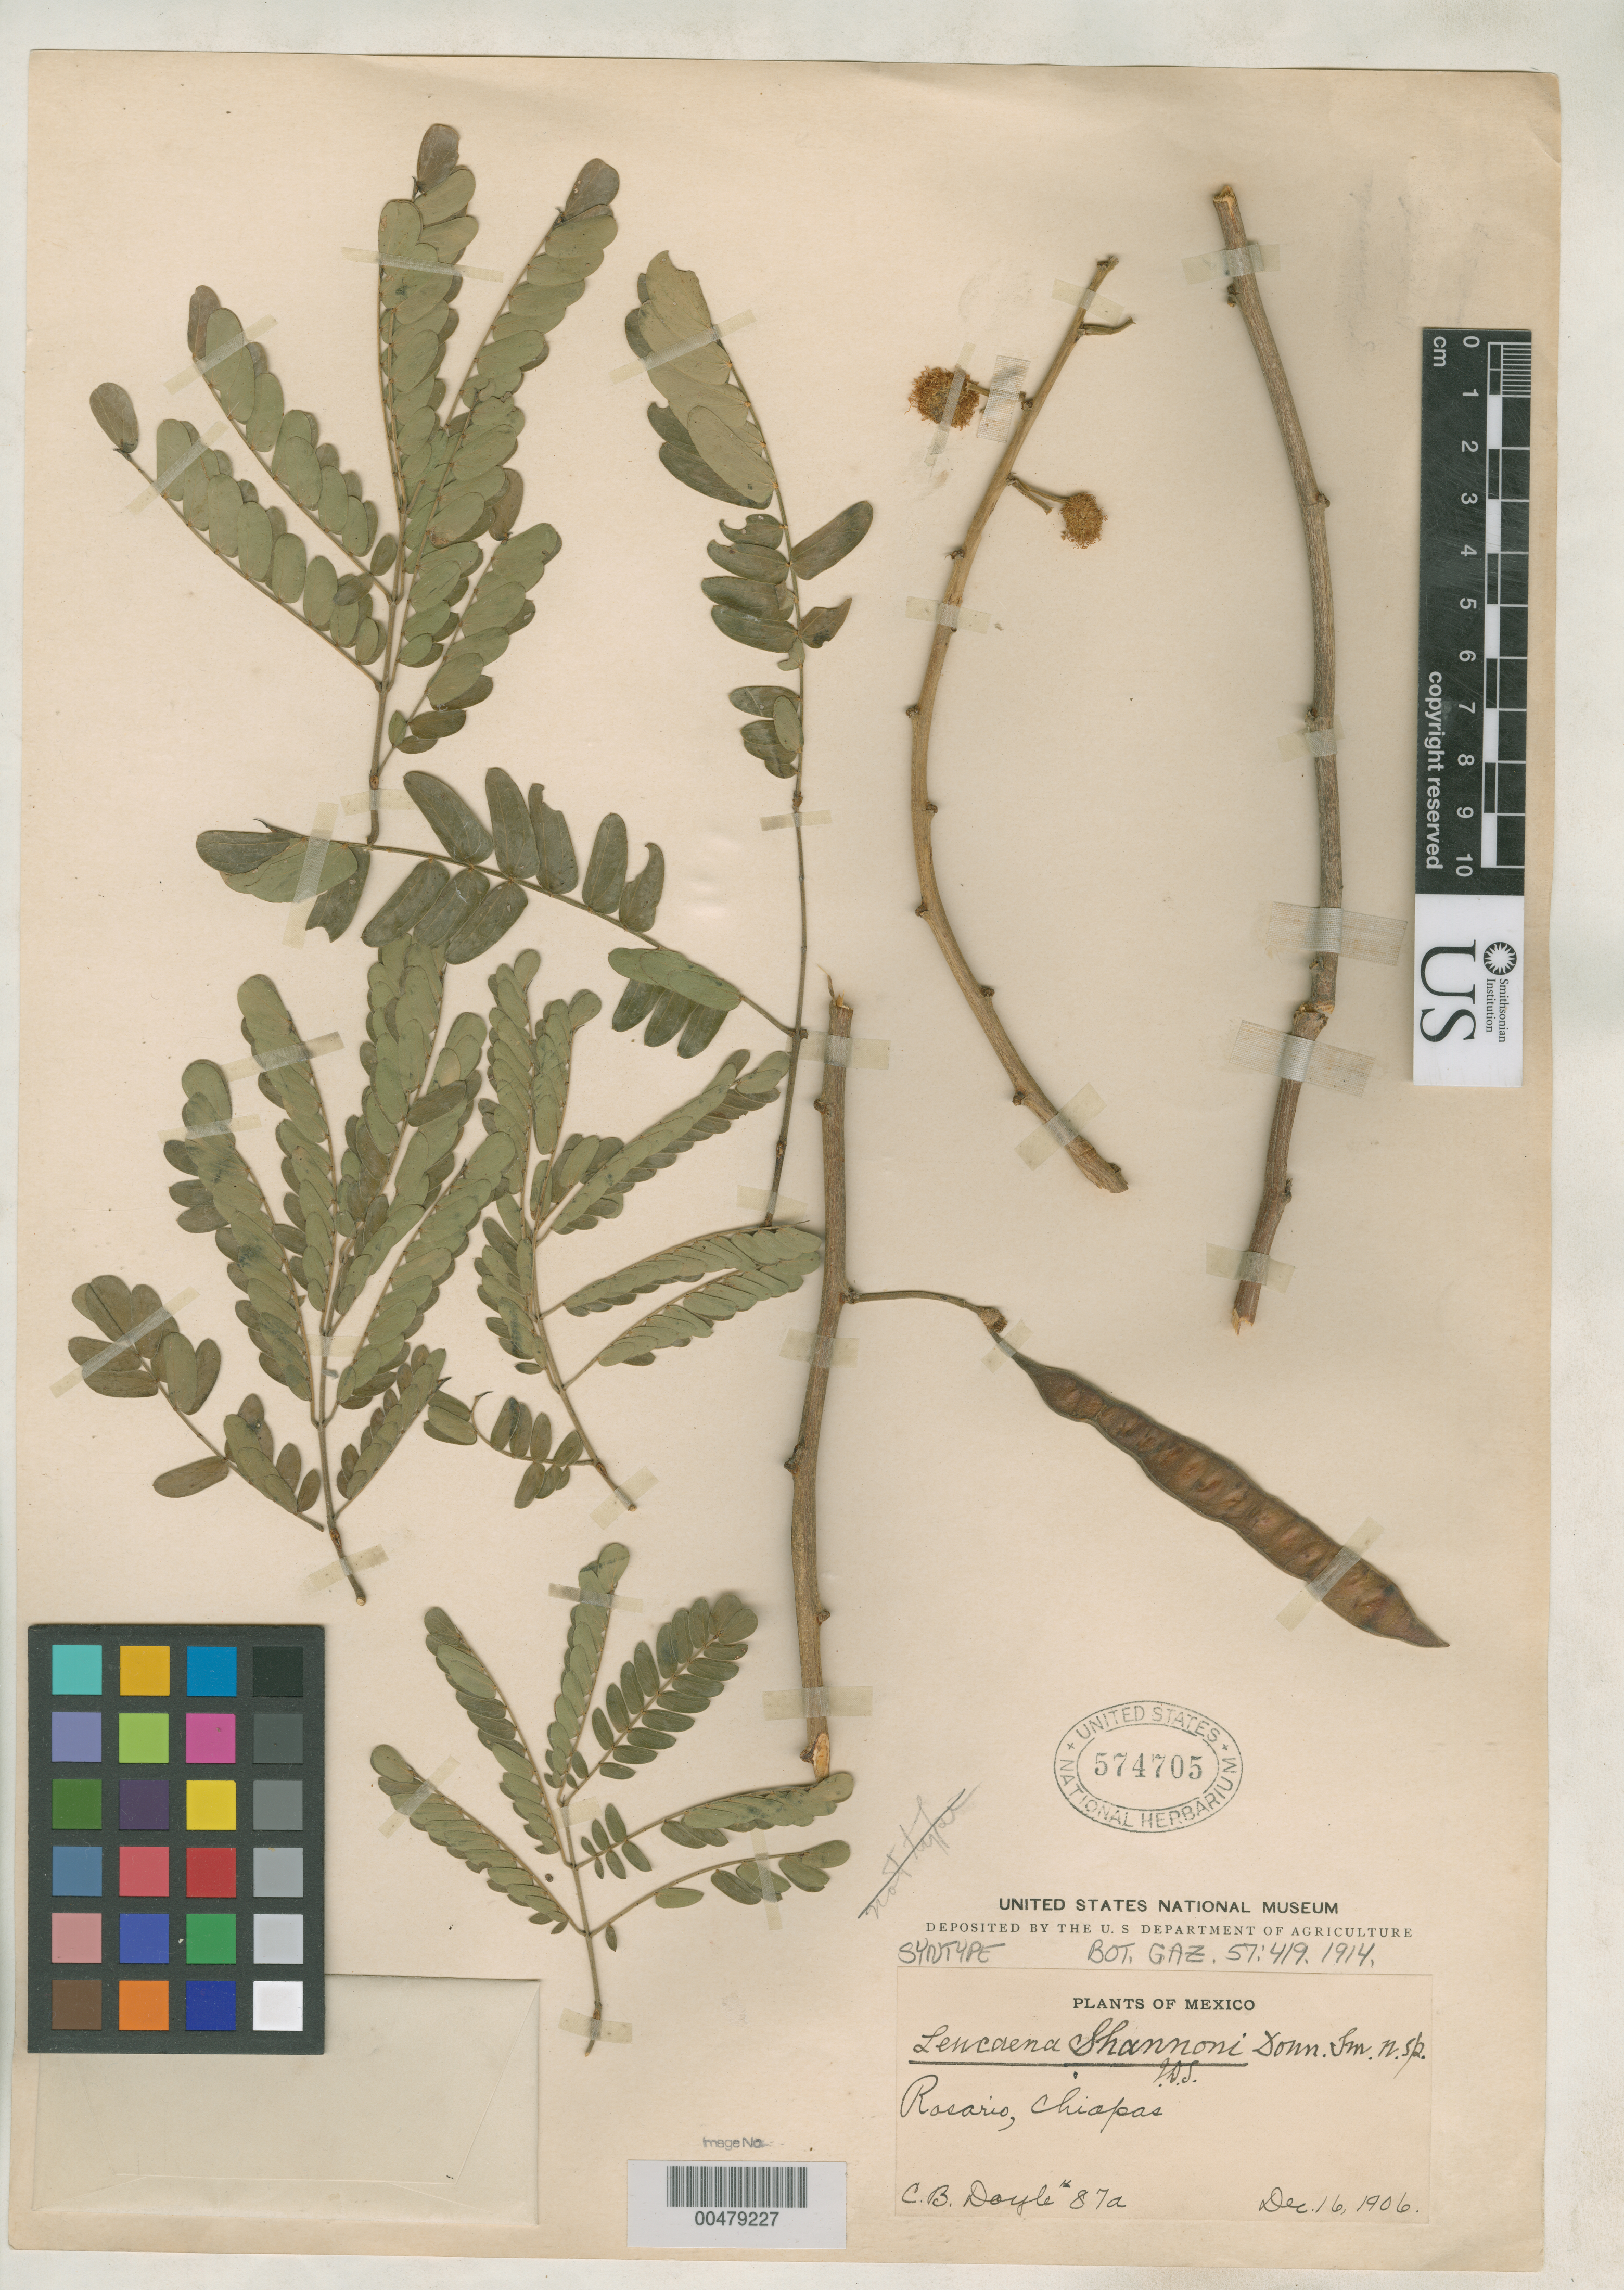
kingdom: Plantae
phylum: Tracheophyta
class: Magnoliopsida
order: Fabales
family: Fabaceae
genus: Leucaena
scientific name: Leucaena shannonii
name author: Donn. Sm.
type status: Syntype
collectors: C. Doyle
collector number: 87 a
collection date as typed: Dec 1906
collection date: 1906-12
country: Mexico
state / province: Chiapas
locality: Rosario.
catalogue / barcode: US 574705